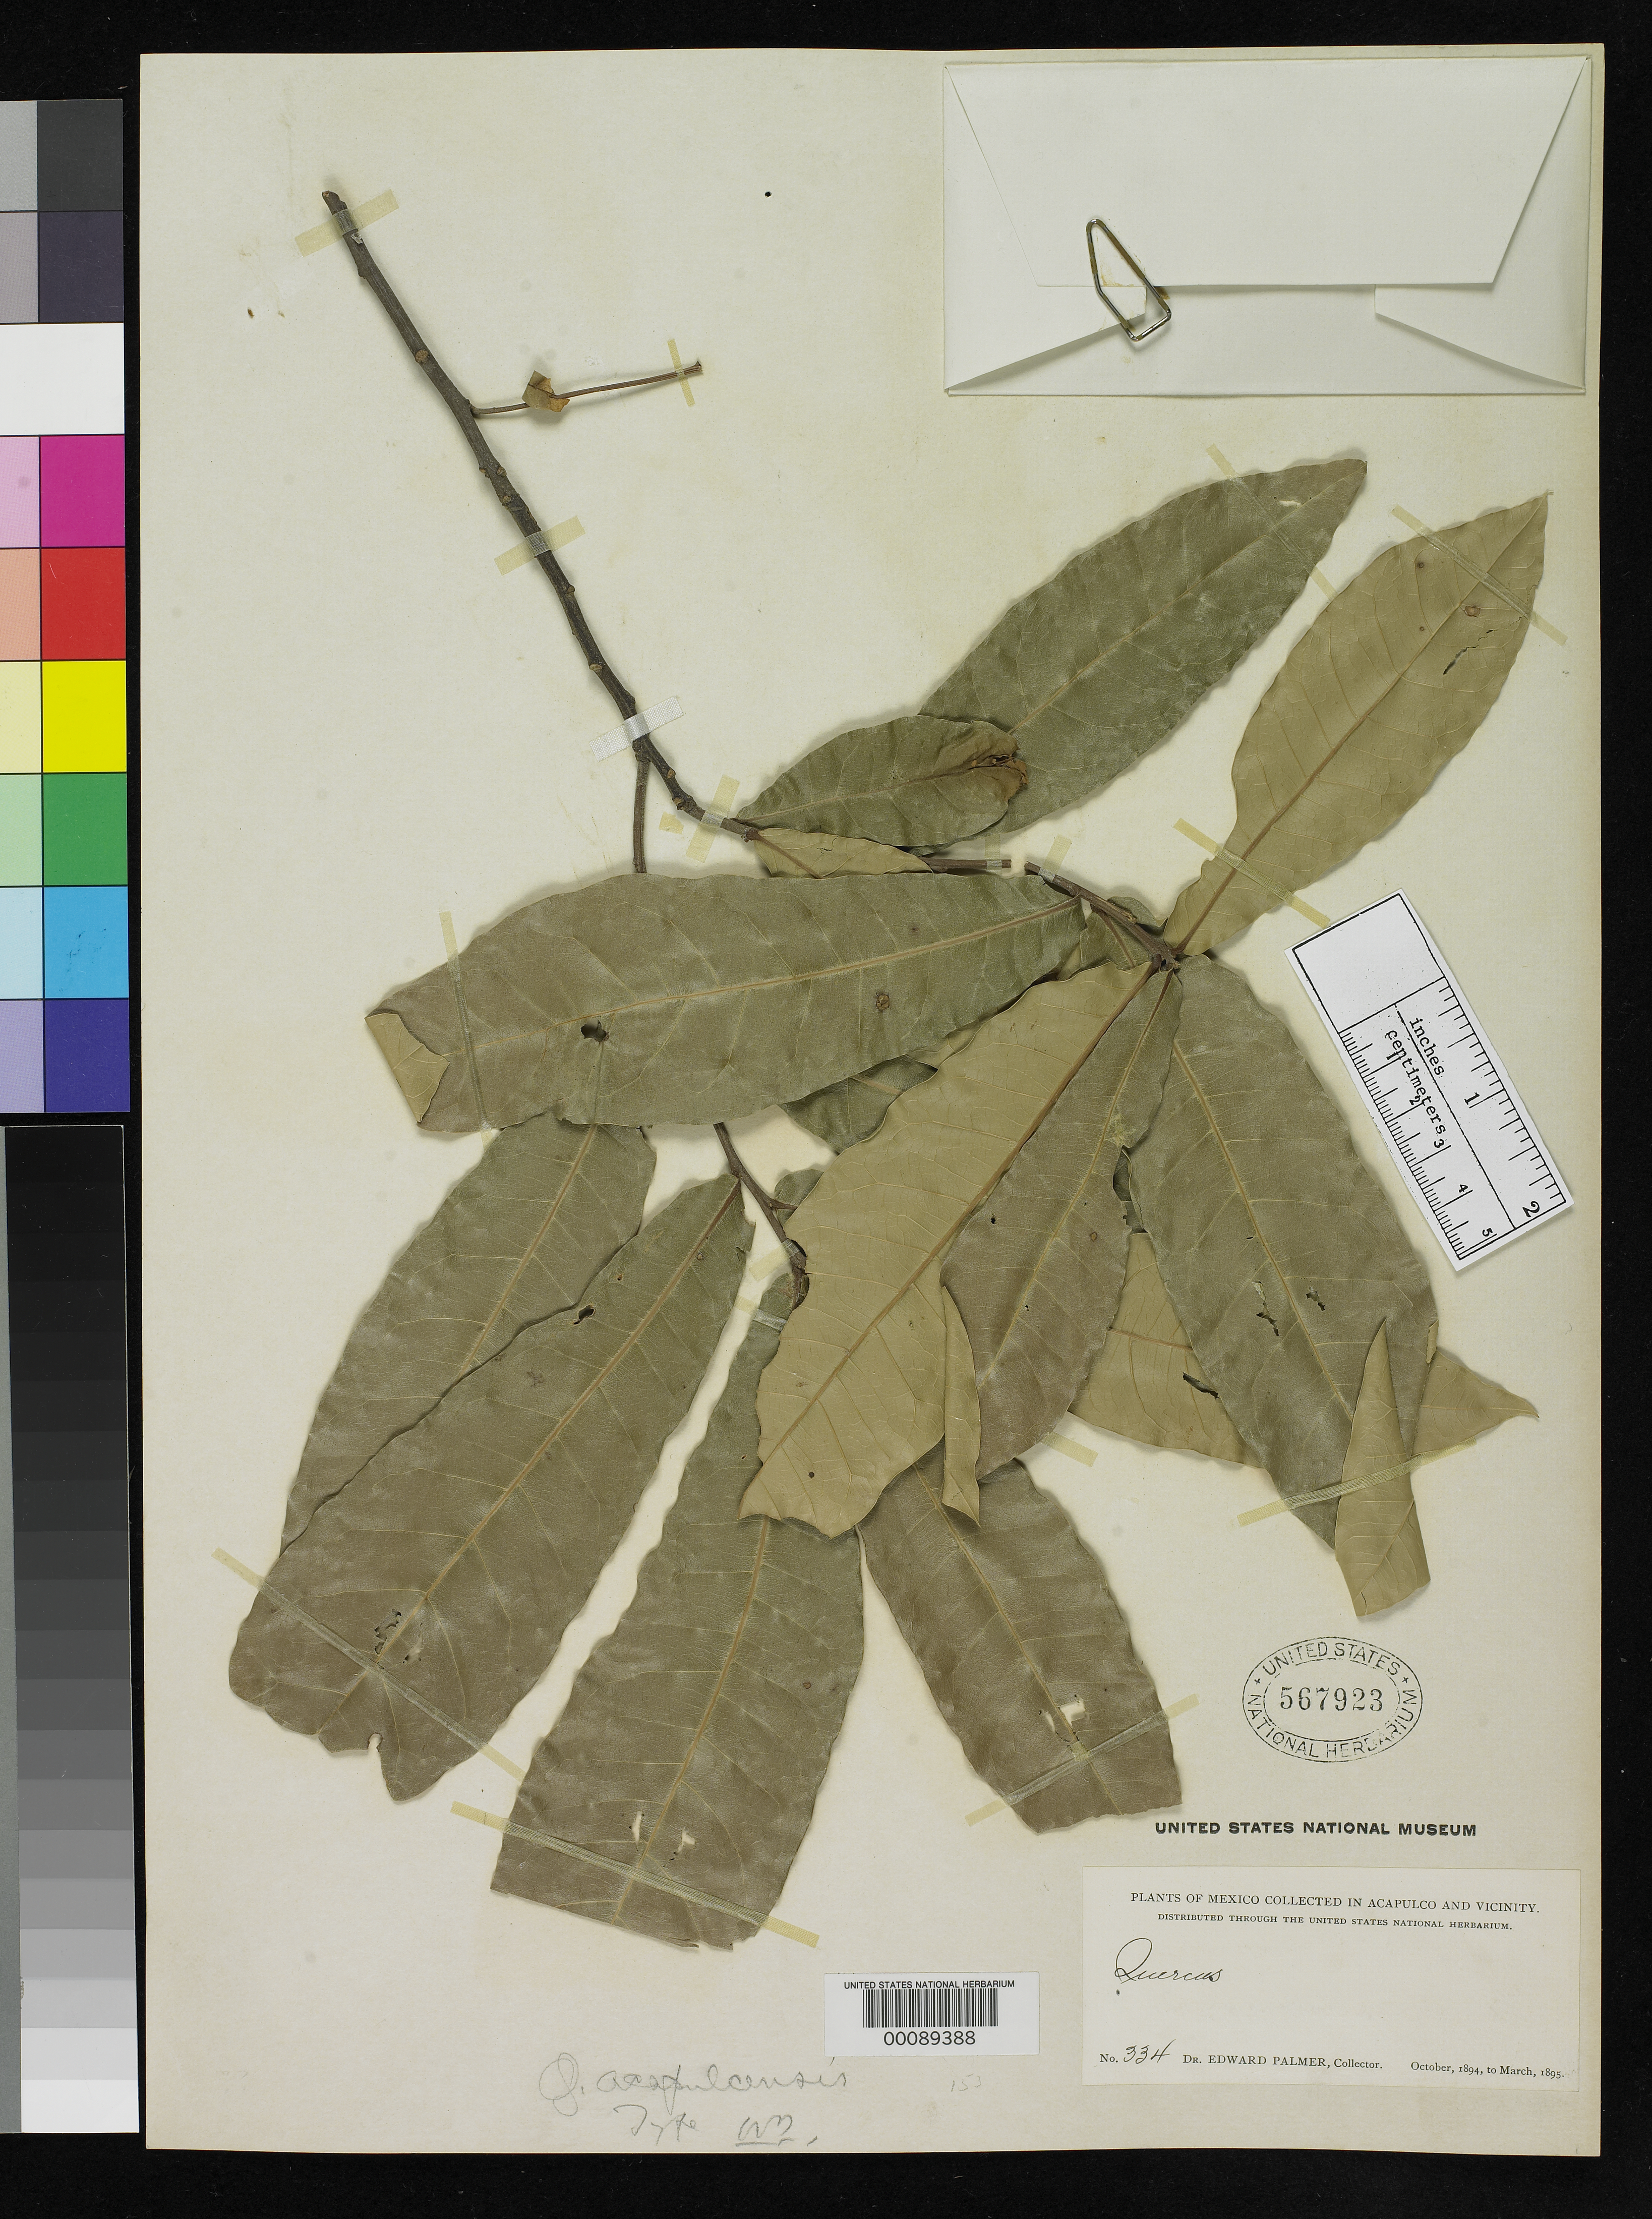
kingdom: Plantae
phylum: Tracheophyta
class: Magnoliopsida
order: Fagales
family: Fagaceae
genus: Quercus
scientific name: Quercus acapulcensis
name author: Trel.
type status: Isotype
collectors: E. Palmer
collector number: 334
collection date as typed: Oct 1894 to -- Mar 1894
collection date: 1894-03/1894-10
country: Mexico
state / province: Guerrero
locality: Acapulco.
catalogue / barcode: US 567923